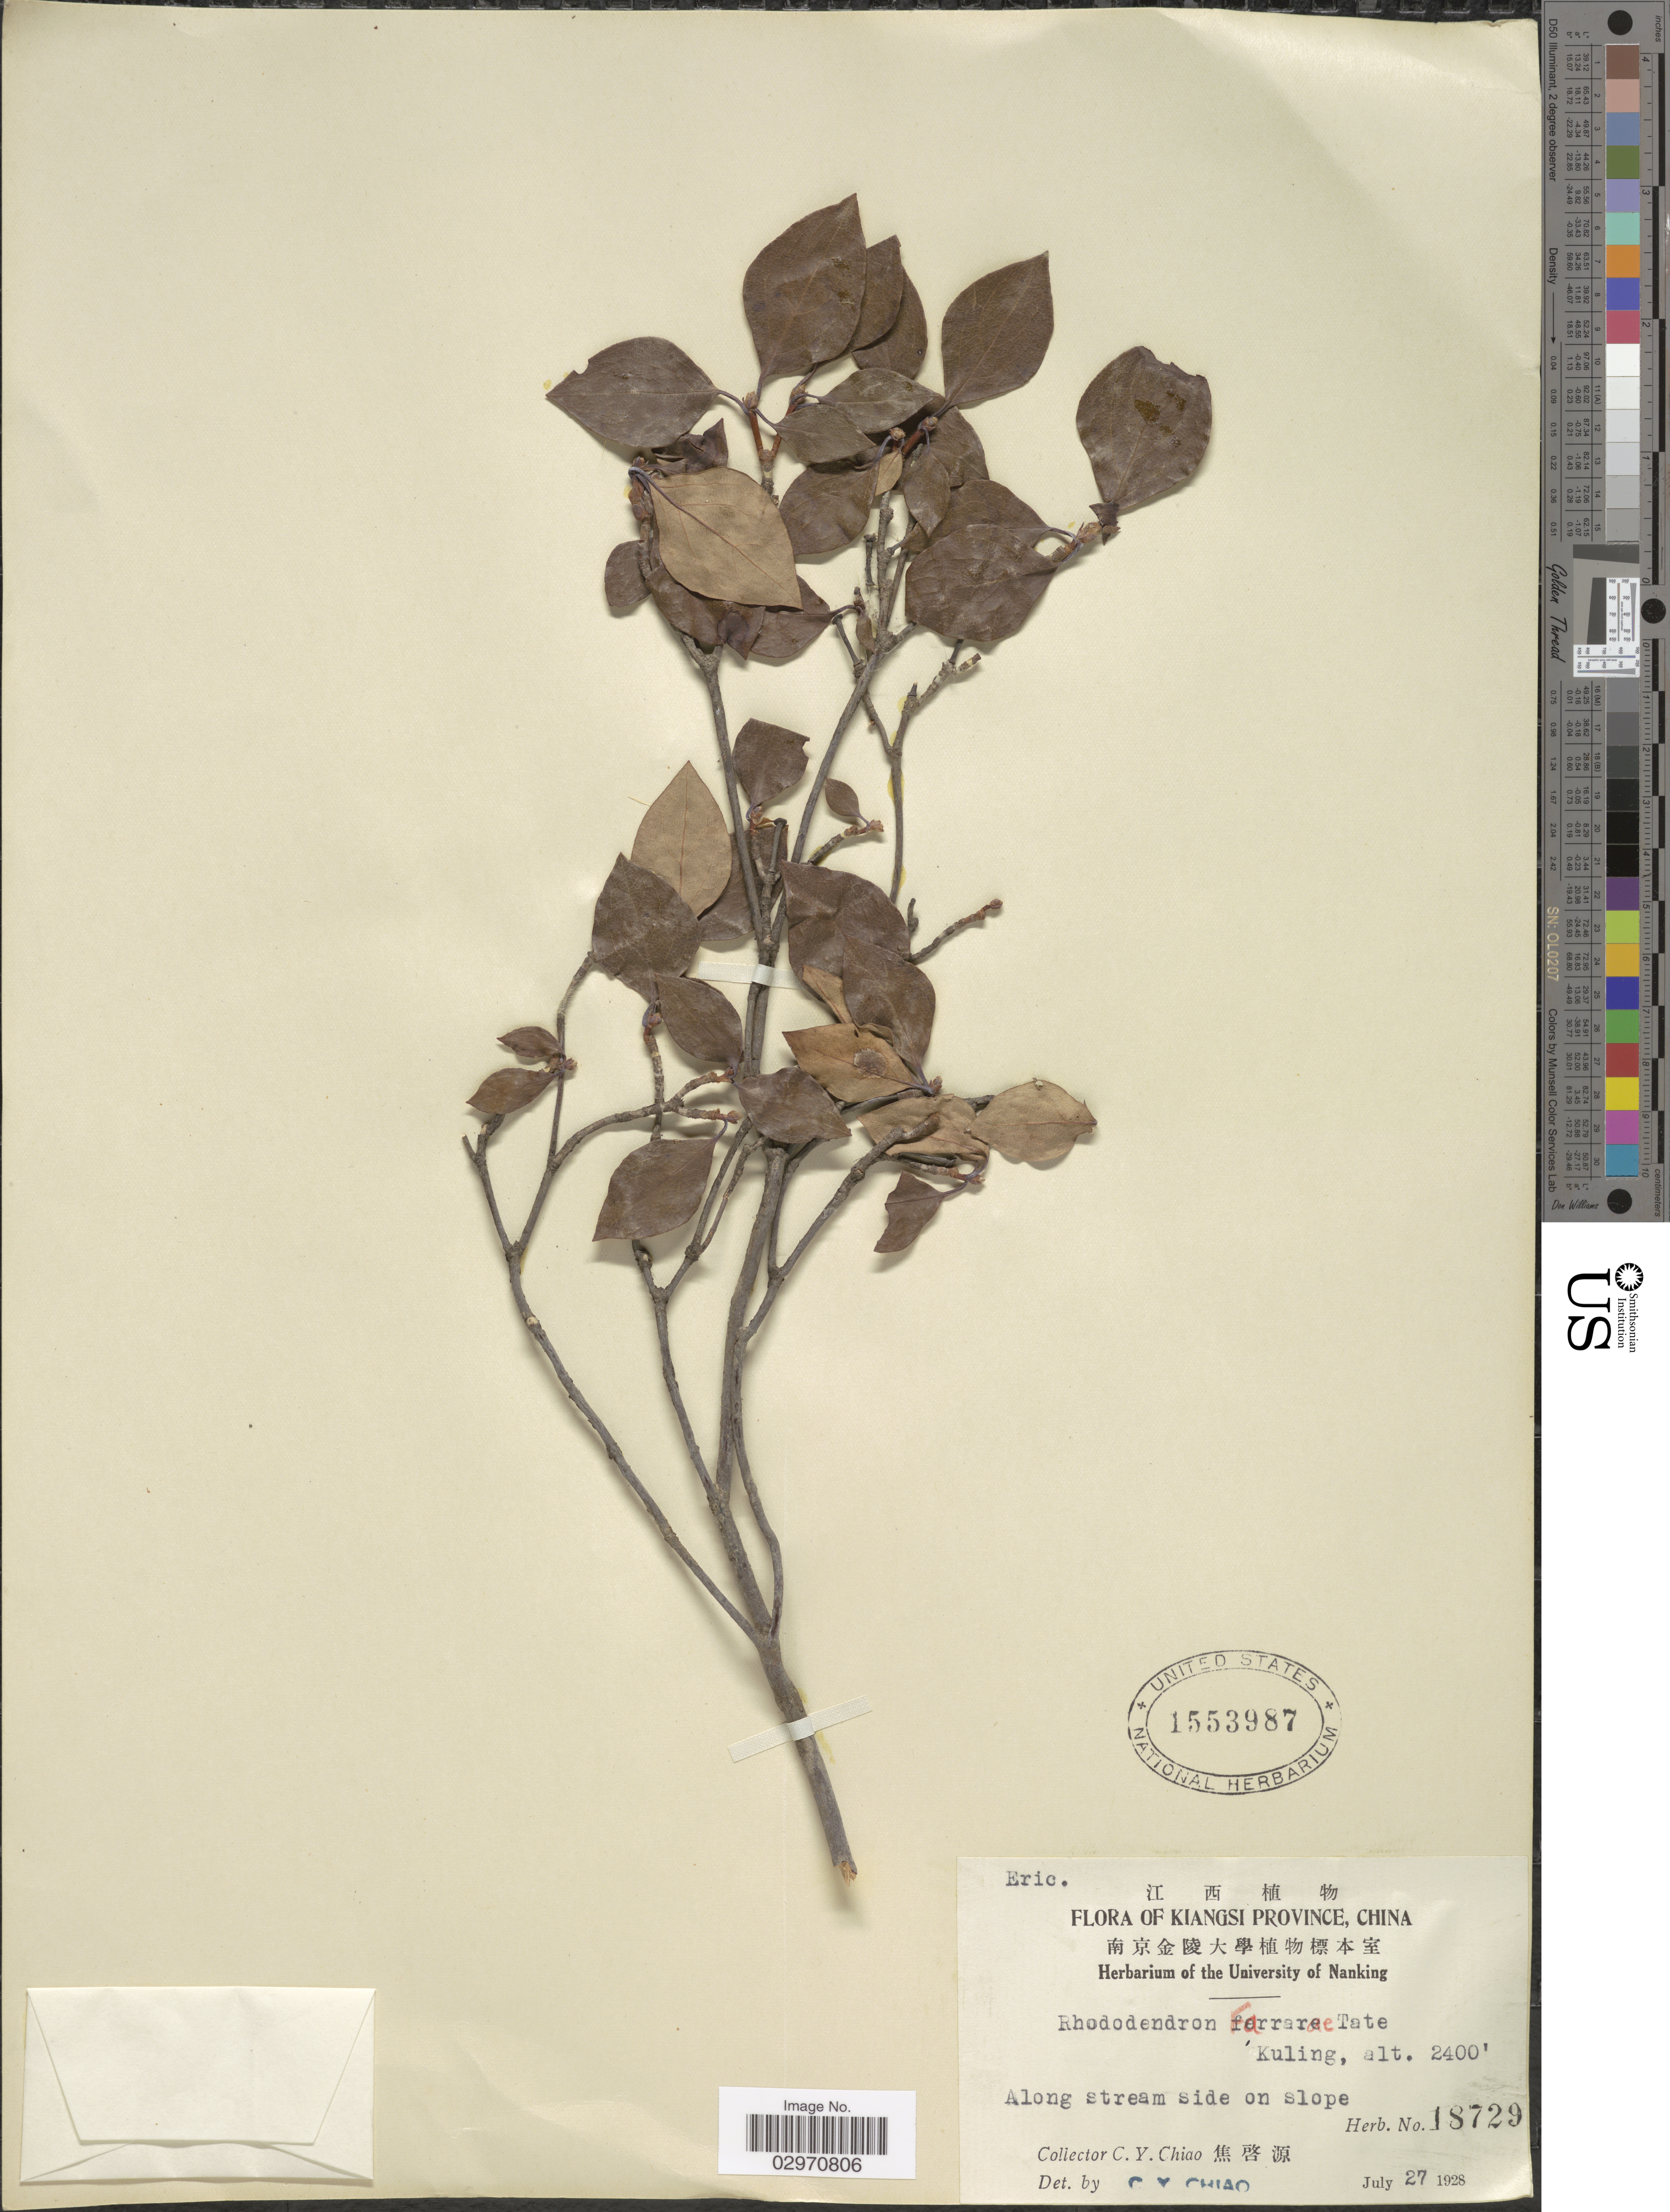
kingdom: Plantae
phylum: Tracheophyta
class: Magnoliopsida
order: Ericales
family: Ericaceae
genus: Rhododendron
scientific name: Rhododendron farrerae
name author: Sweet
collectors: C. Y. Chiao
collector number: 18729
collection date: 1928-07-27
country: China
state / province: Jiangxi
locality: Kiangsi Province, Kuling, Along stream side on slope.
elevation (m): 732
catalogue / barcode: US 1553987